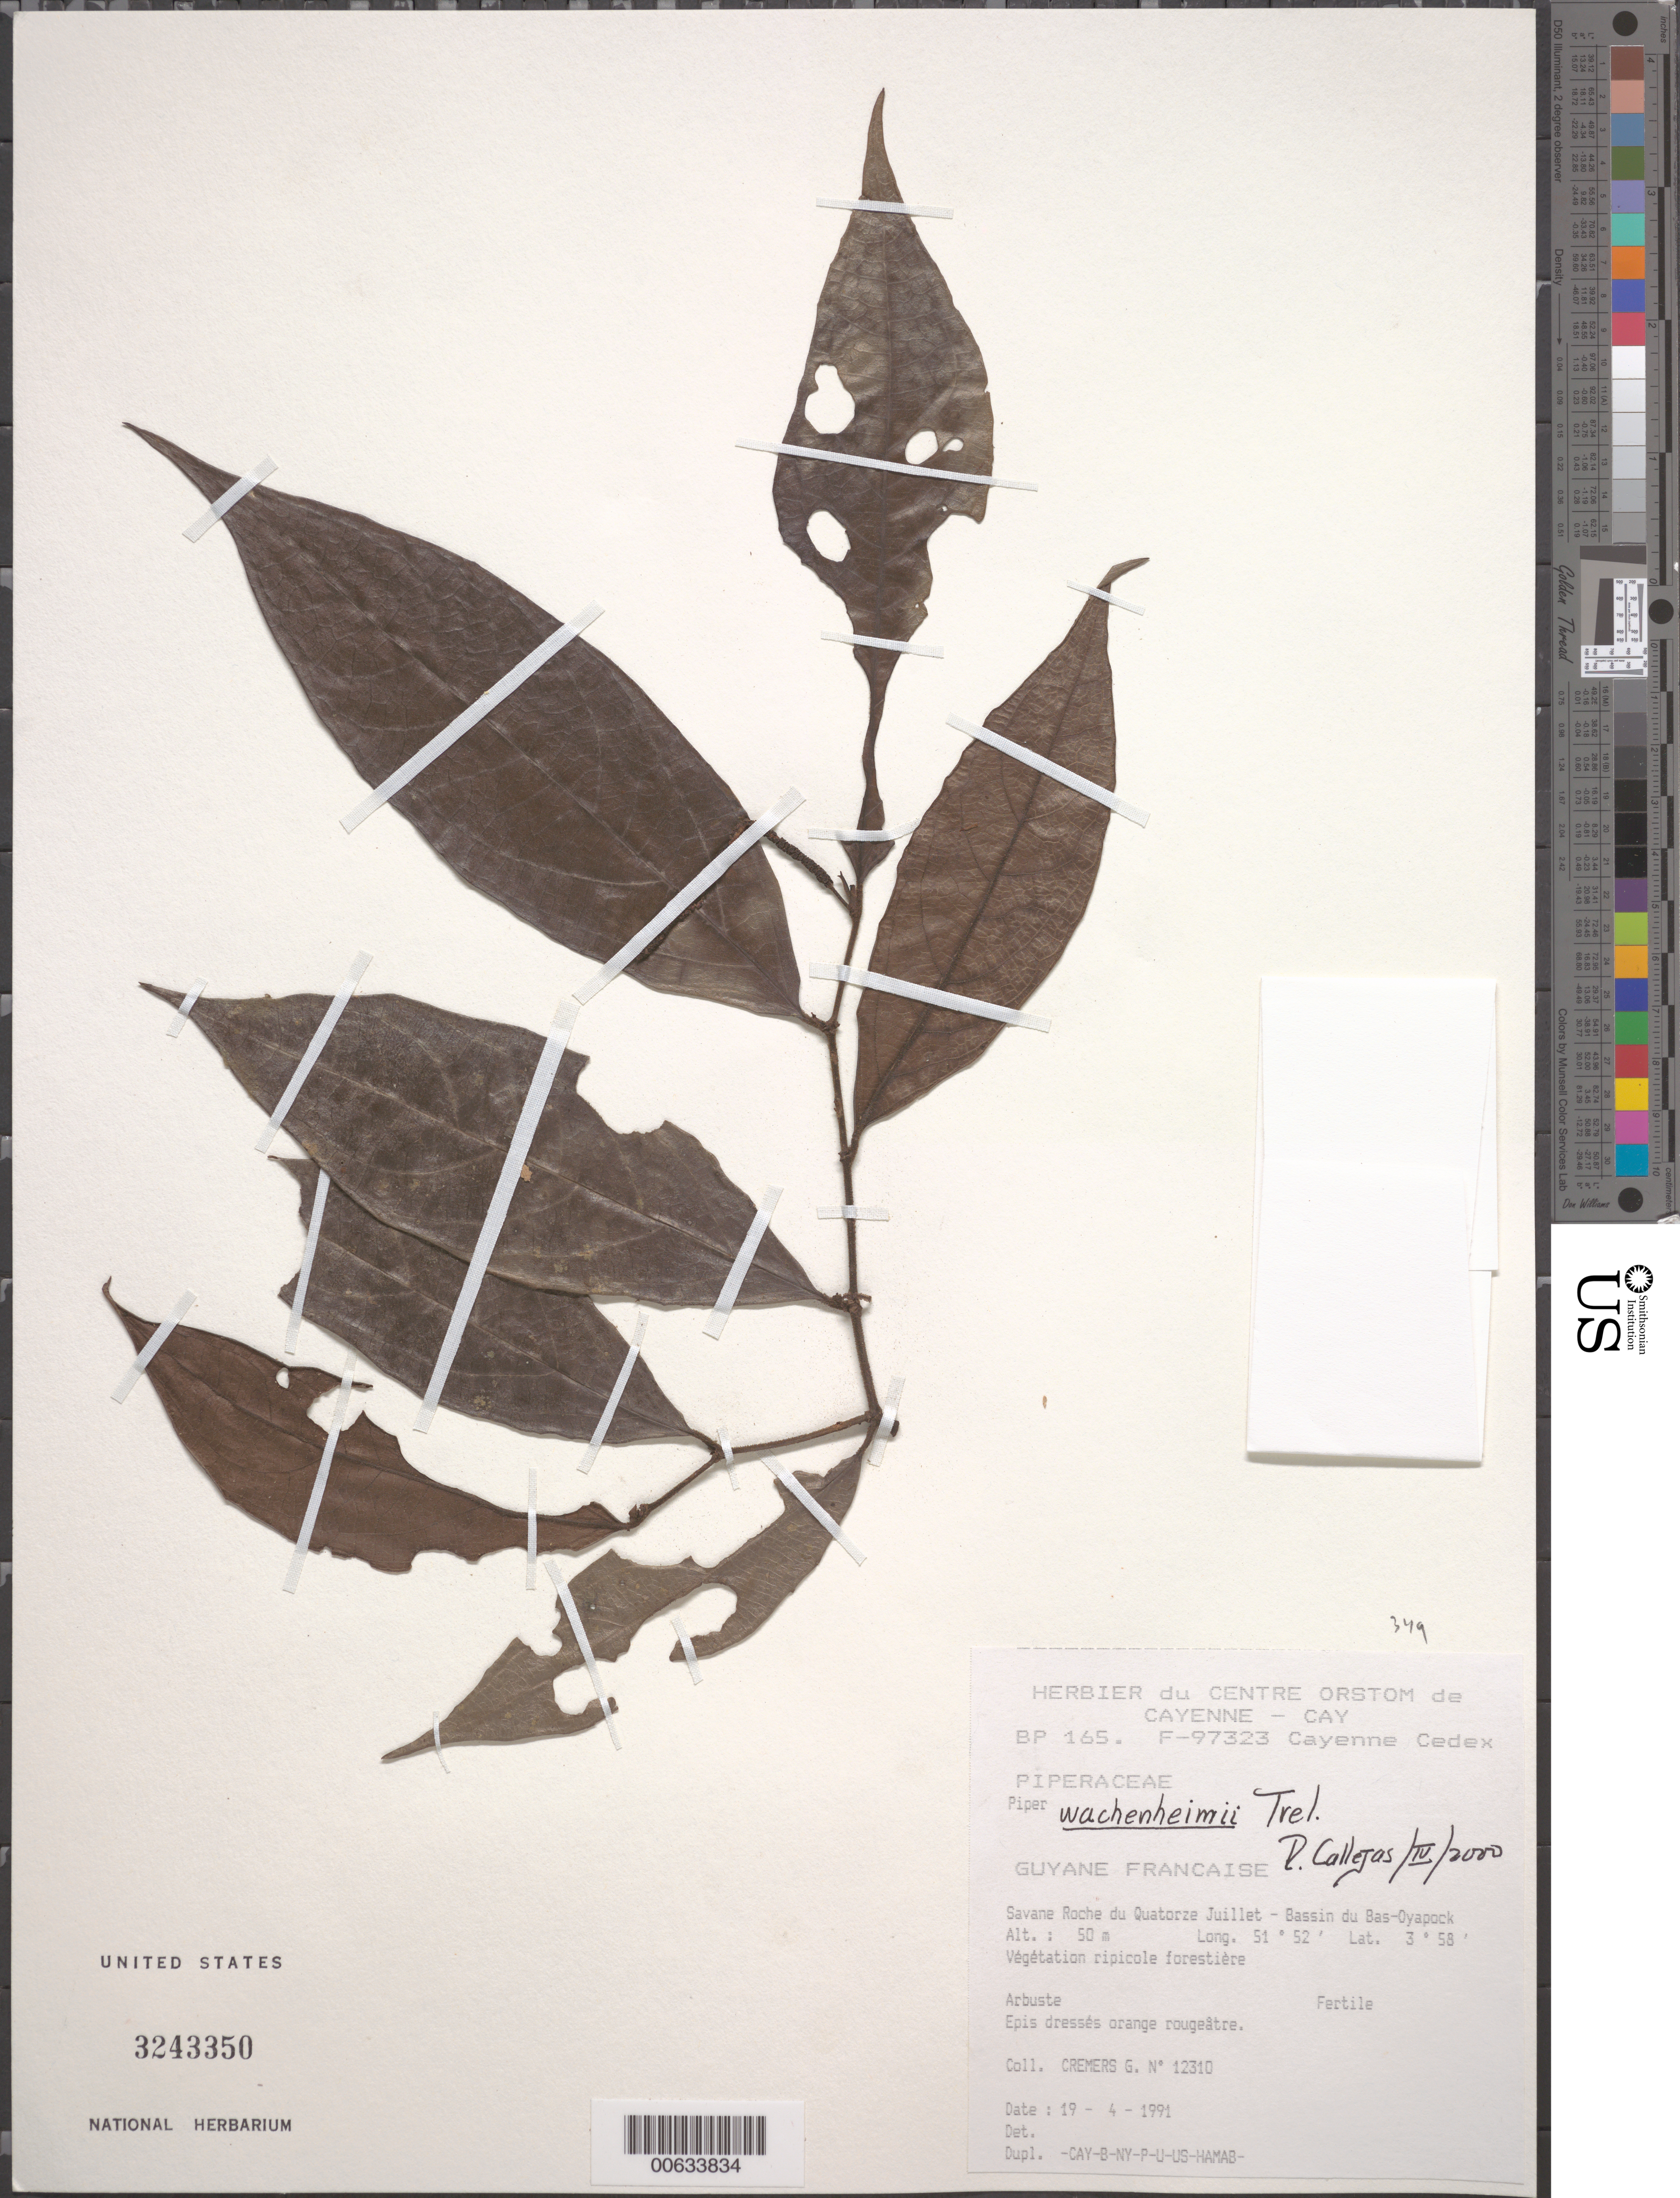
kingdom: Plantae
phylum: Tracheophyta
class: Magnoliopsida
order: Piperales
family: Piperaceae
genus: Piper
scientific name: Piper wachenheimii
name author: Trel.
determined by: Callejas, Ricardo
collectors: G. Cremers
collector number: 12310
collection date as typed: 19-Apr-91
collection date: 1991-04-19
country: French Guiana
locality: Savane Roche du Quatorze Juillet, Bassin du Bas-Oyapock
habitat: Végétation ripicole forestière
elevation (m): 50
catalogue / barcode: US 3243350